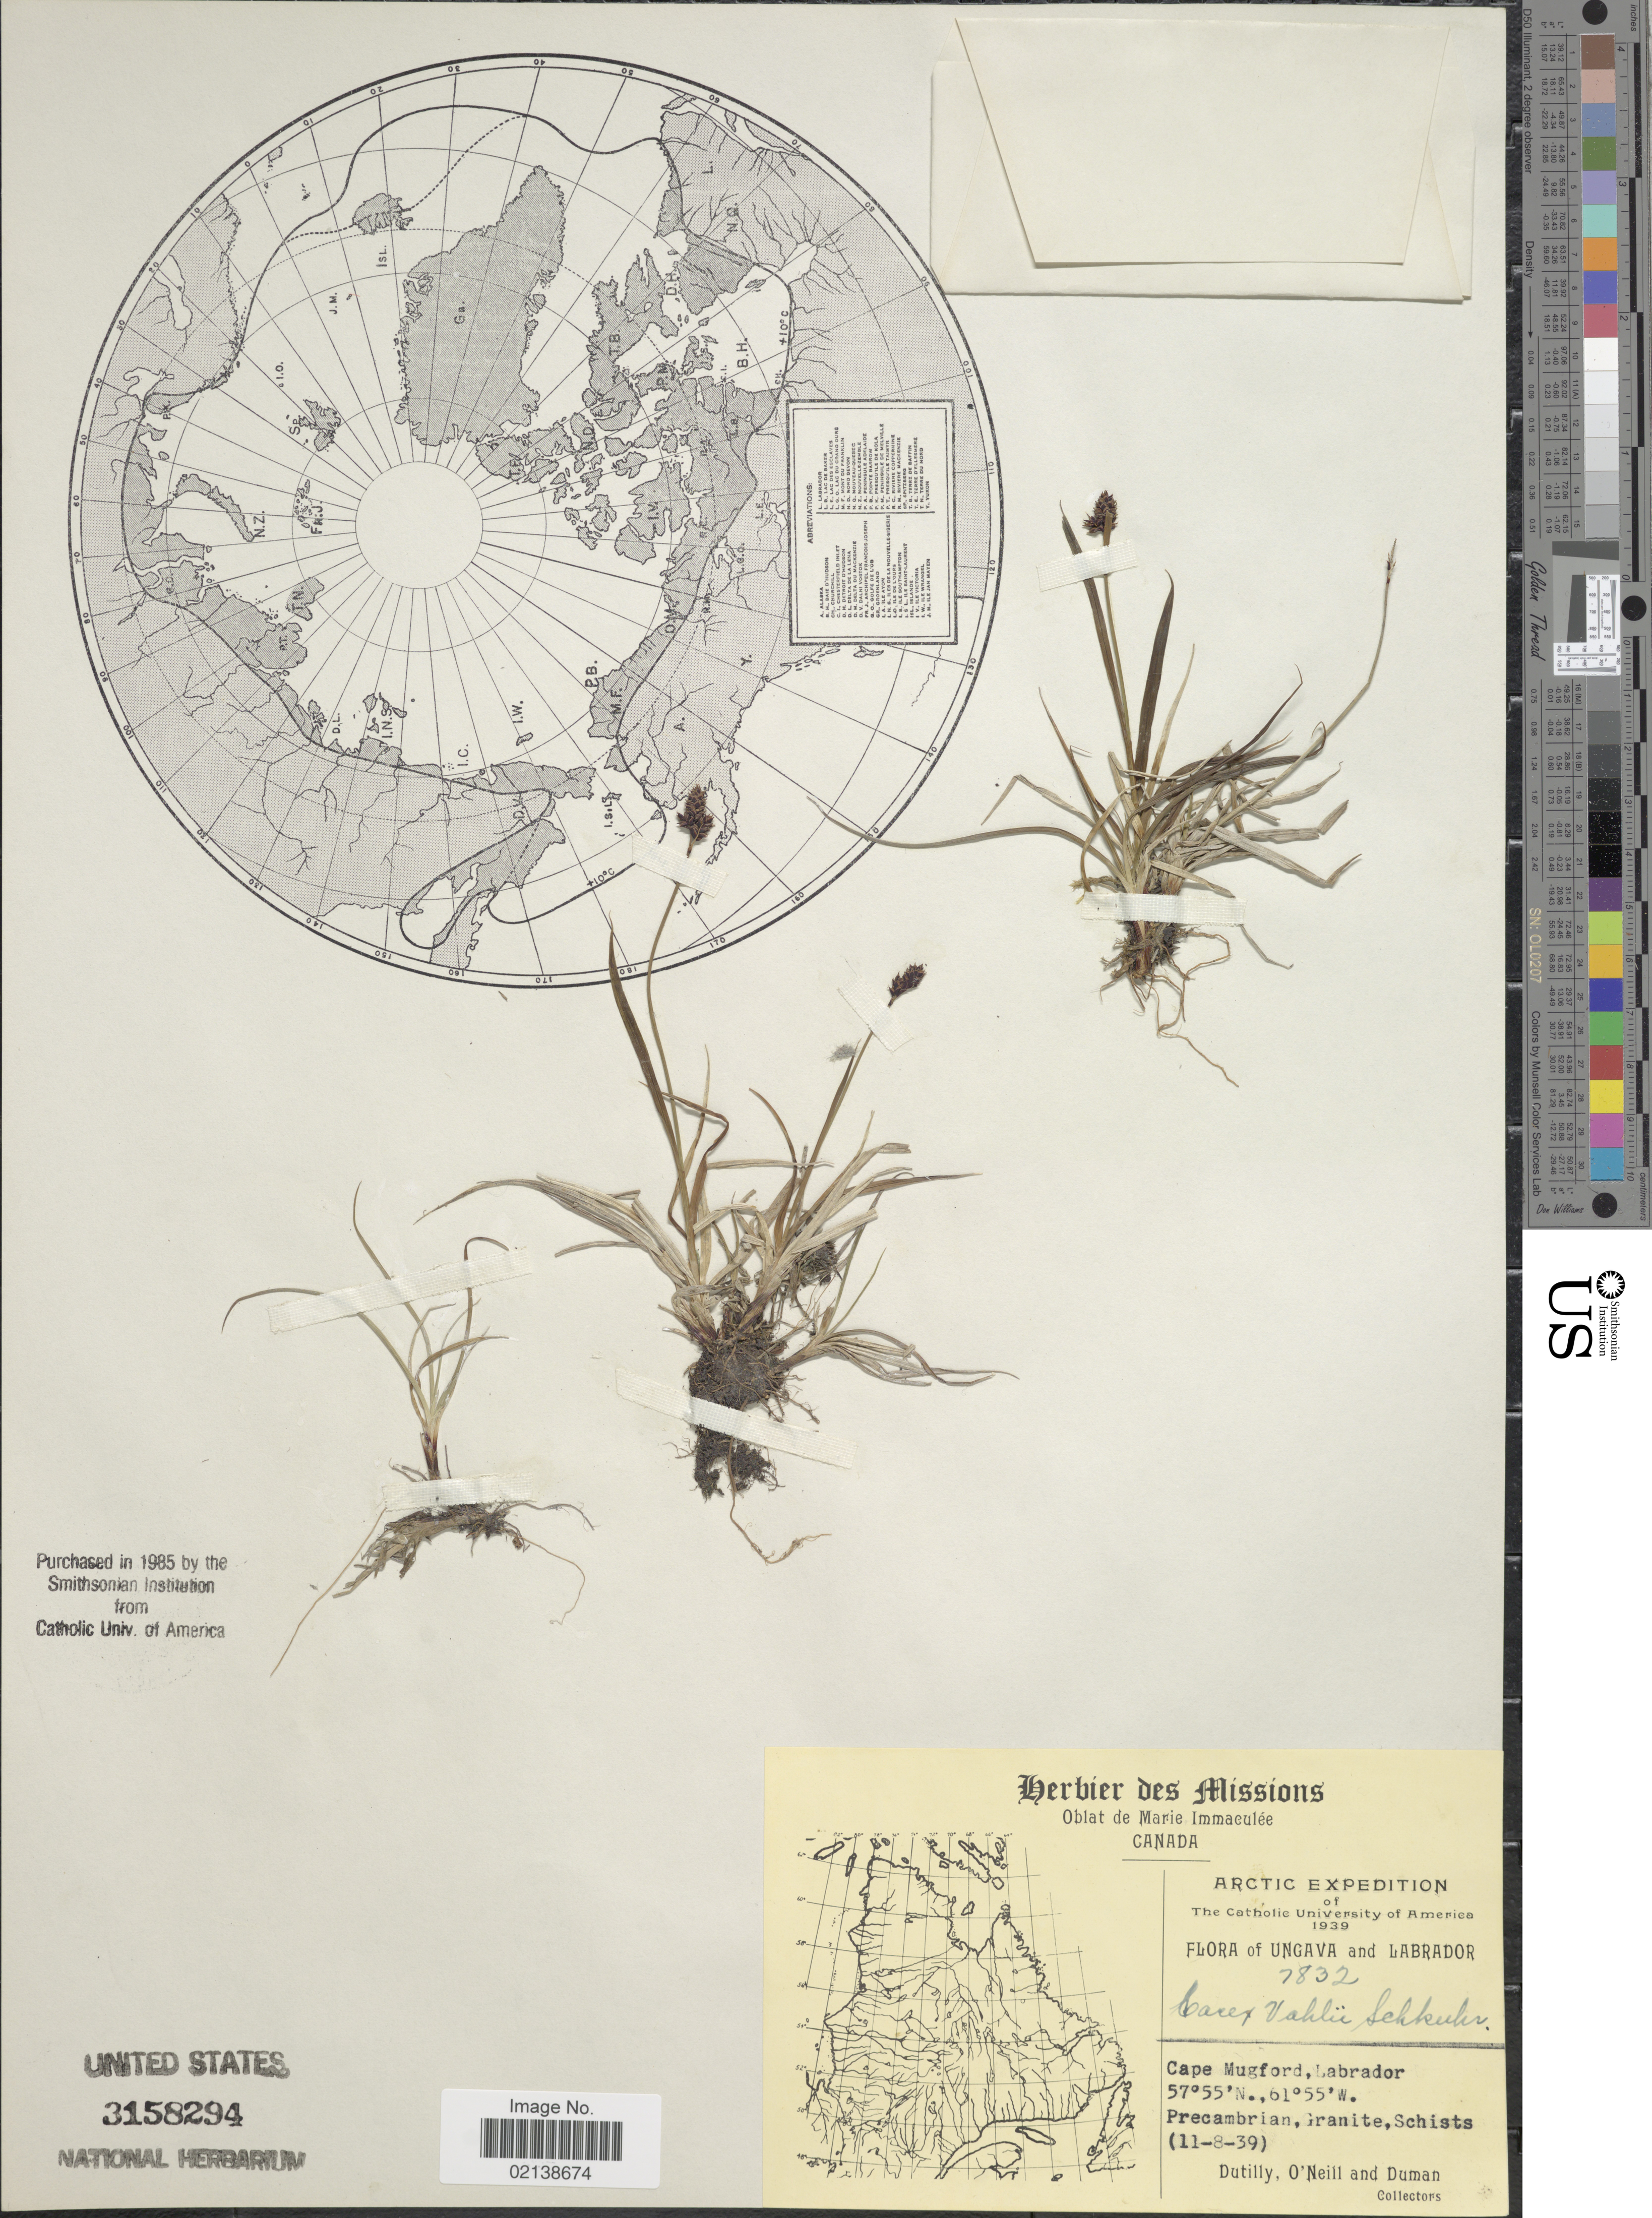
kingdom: Plantae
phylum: Tracheophyta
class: Liliopsida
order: Poales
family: Cyperaceae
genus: Carex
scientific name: Carex norvegica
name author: Retz.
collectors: -. Dutilly, O' Neill & -. Duman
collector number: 7832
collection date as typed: Transcribed d/m/y: 11/8/39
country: Canada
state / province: Newfoundland and Labrador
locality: Arctic, Ungava and Labrador, Cape Mugford, Labrador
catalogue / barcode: US 3158294